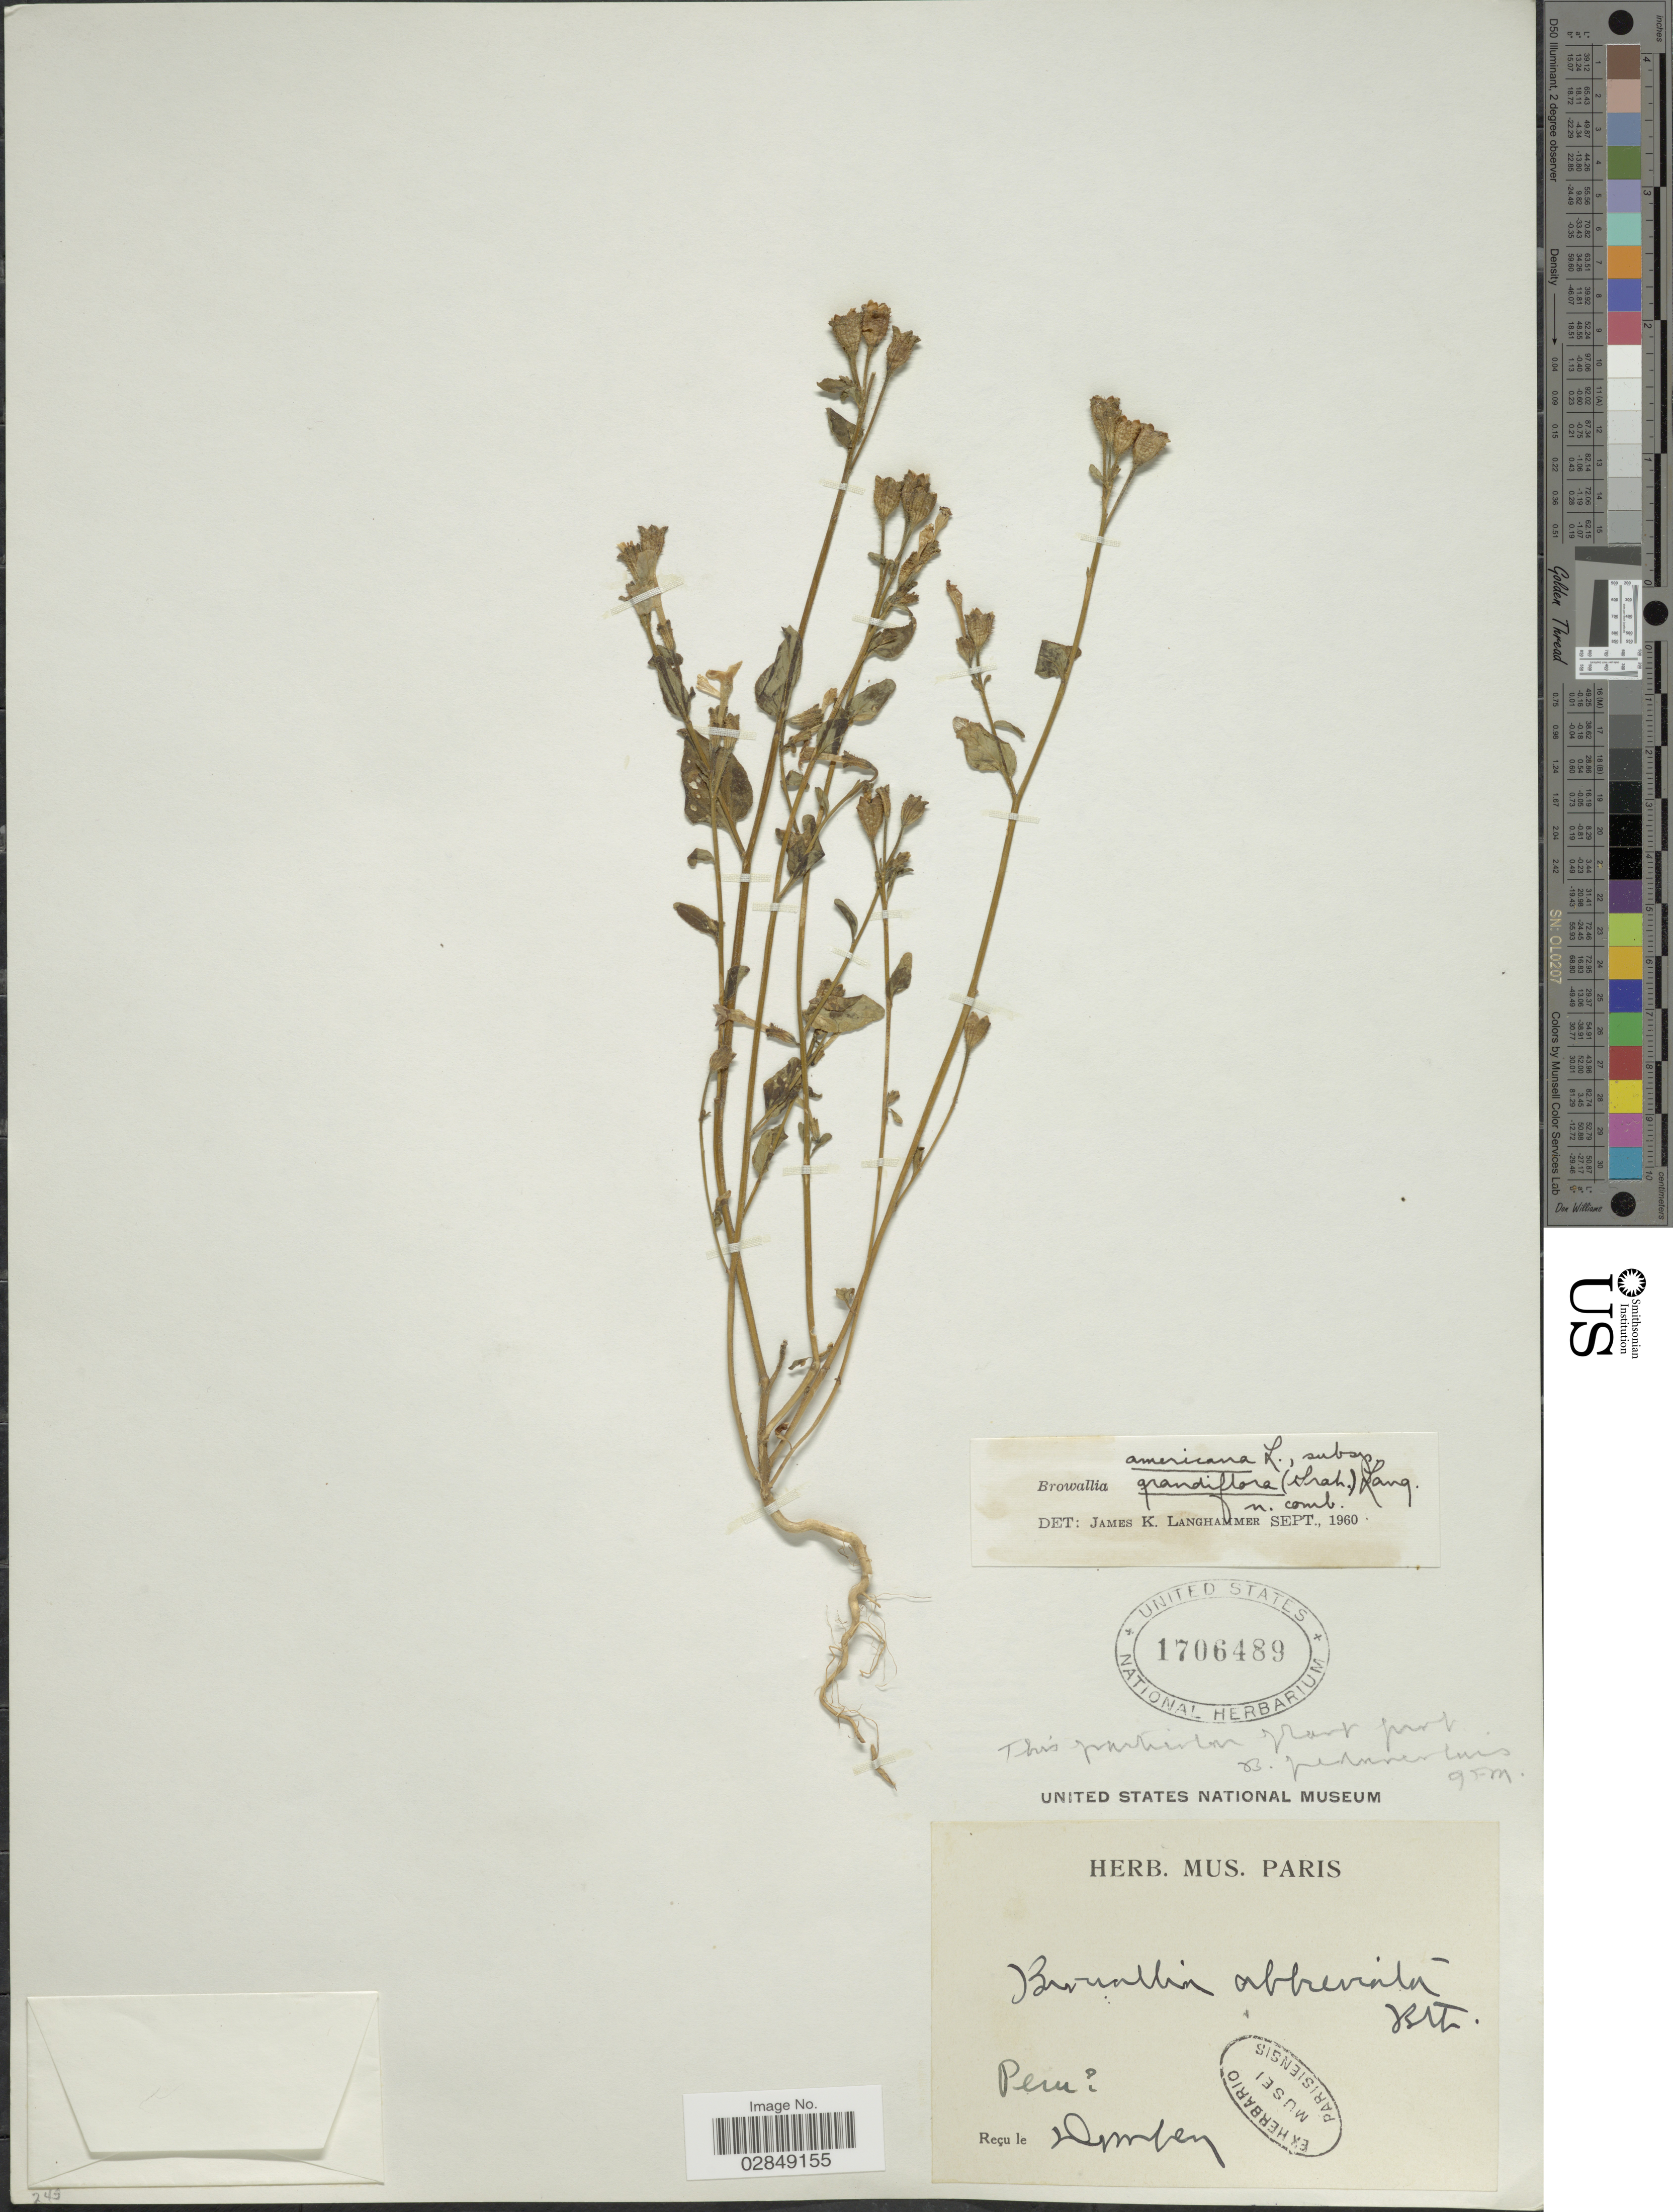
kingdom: Plantae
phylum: Tracheophyta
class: Magnoliopsida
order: Solanales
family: Solanaceae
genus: Browallia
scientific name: Browallia americana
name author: L.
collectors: Dombey, --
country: Peru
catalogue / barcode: US 1706489